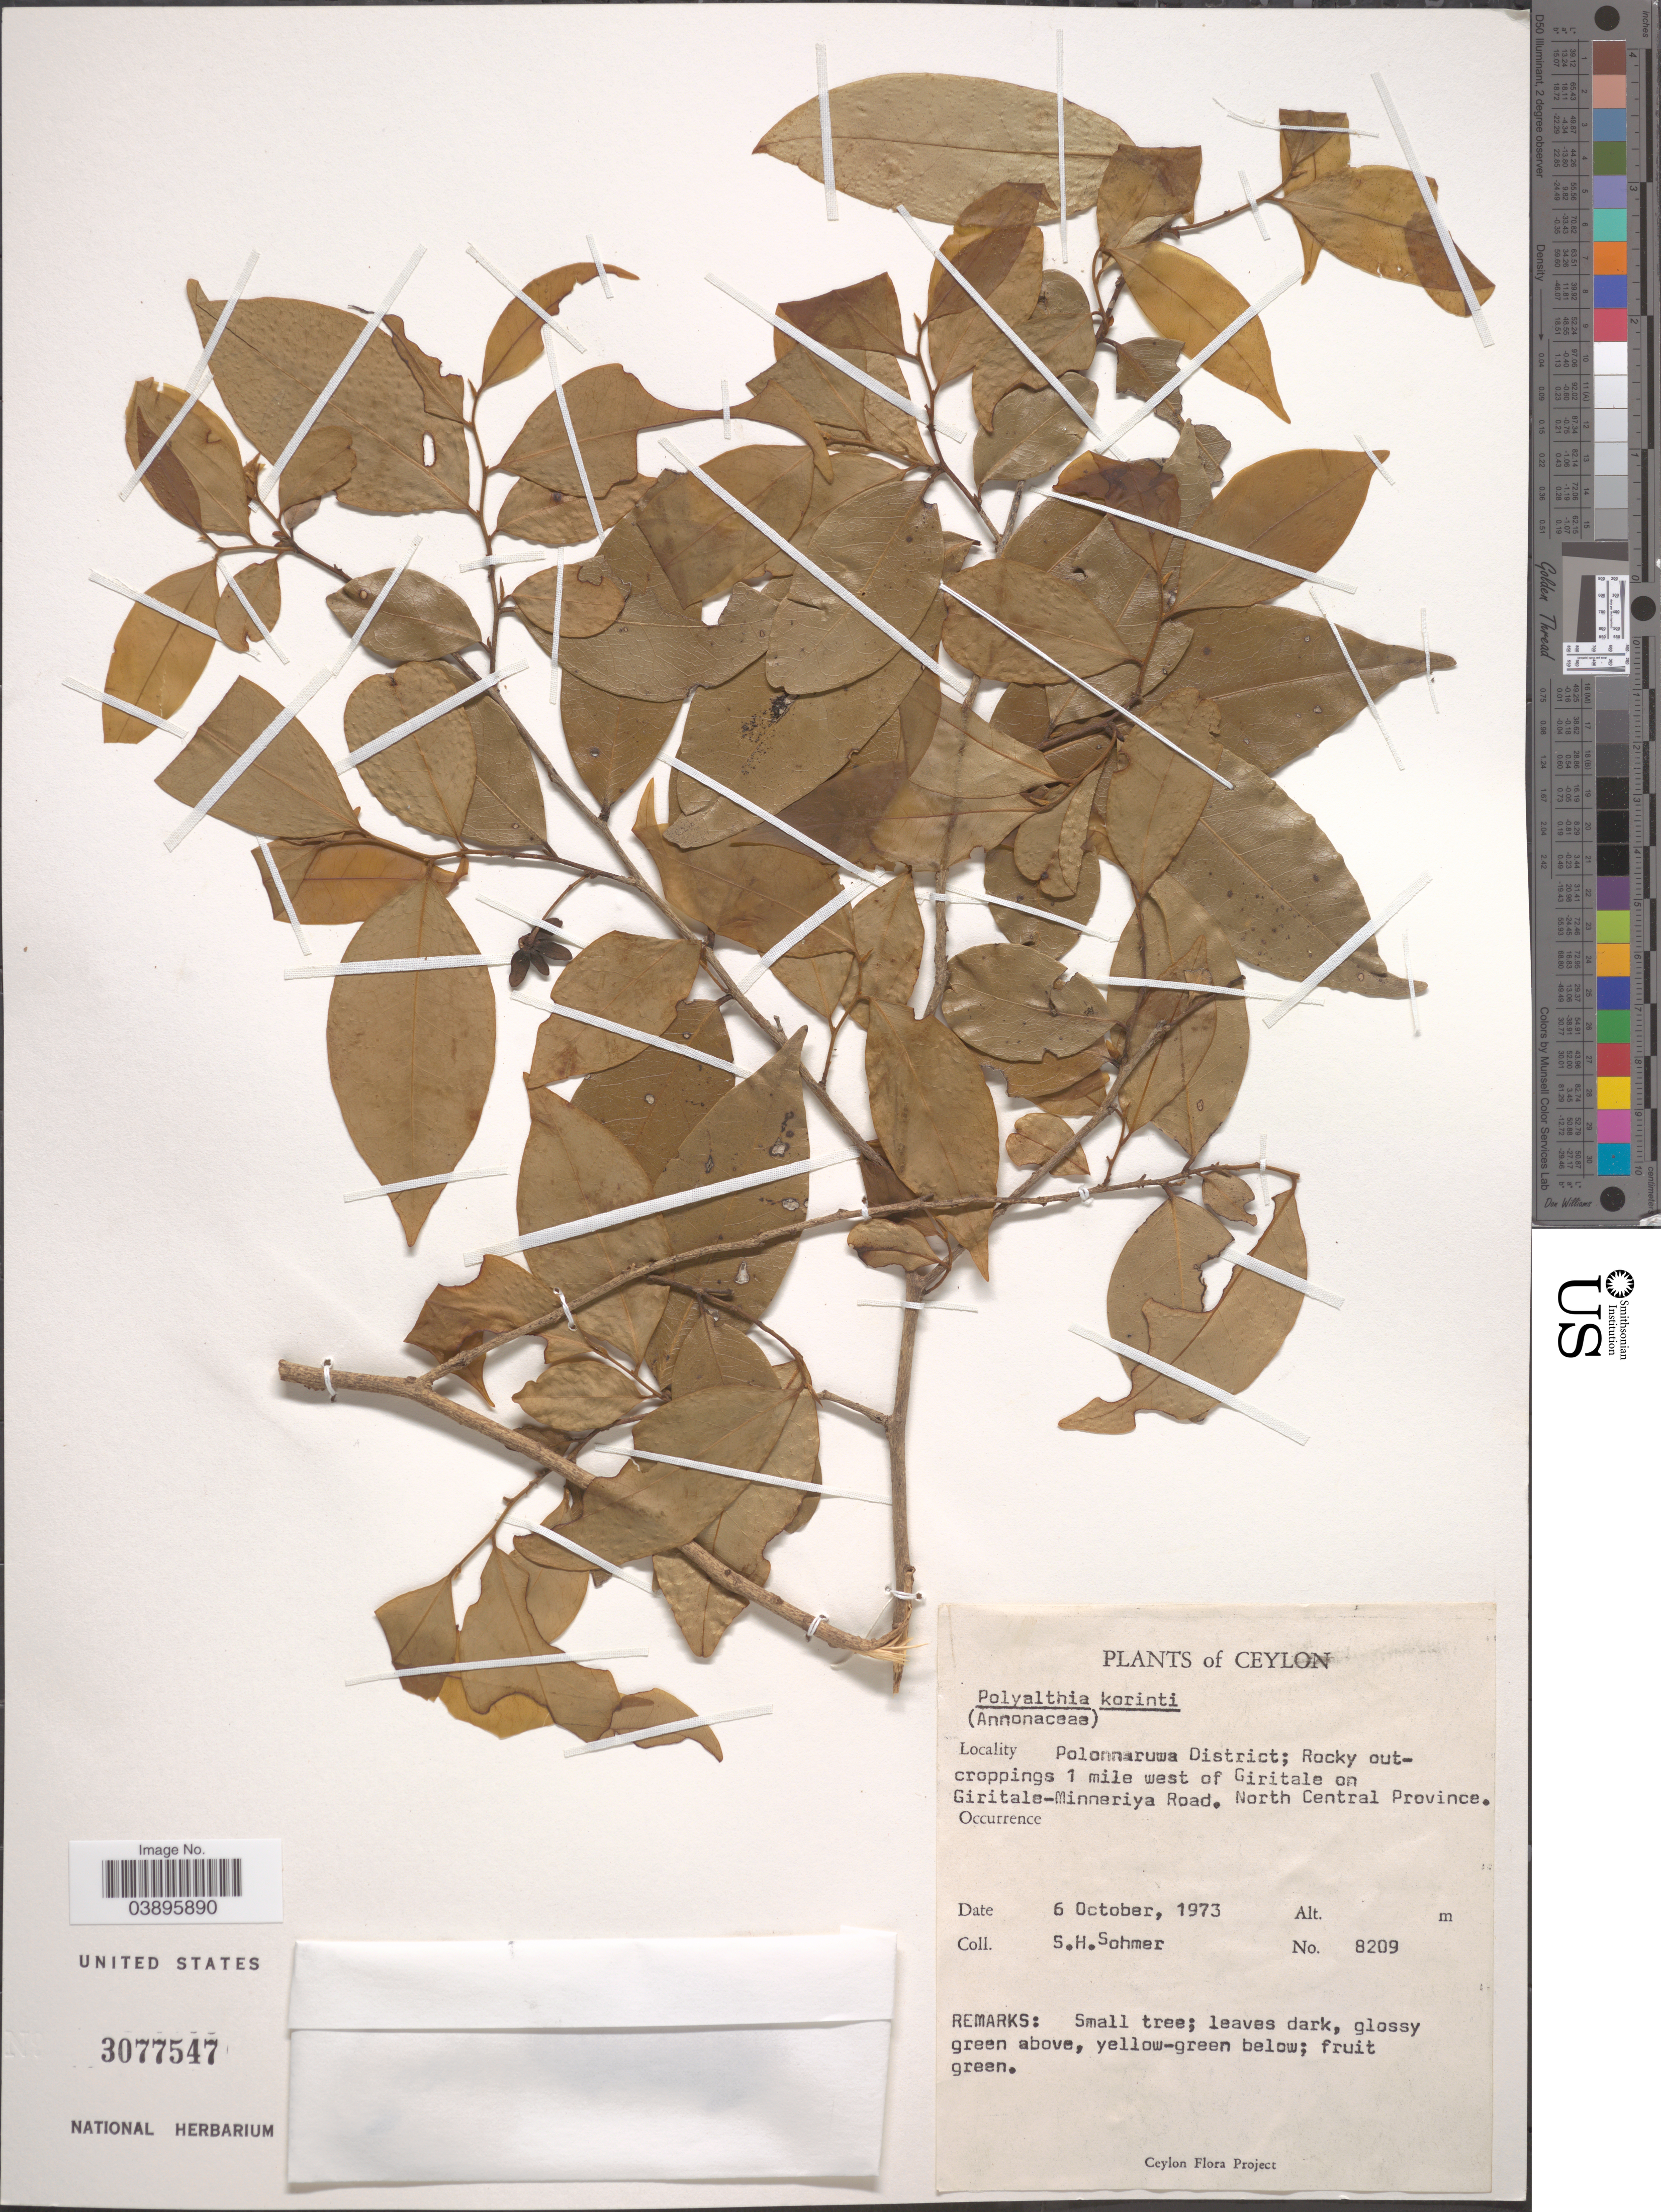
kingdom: Plantae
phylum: Tracheophyta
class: Magnoliopsida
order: Magnoliales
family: Annonaceae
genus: Polyalthia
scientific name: Polyalthia korinti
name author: (Dunal) Thwaites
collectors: S. H. Sohmer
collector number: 8209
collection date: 1973-10-06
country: Sri Lanka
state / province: North Central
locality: Ceylon. Polonnaruwa District; Rocky outcroppings 1 mile west of Giritale on Giritale-Minneriya Road.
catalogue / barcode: US 3077547